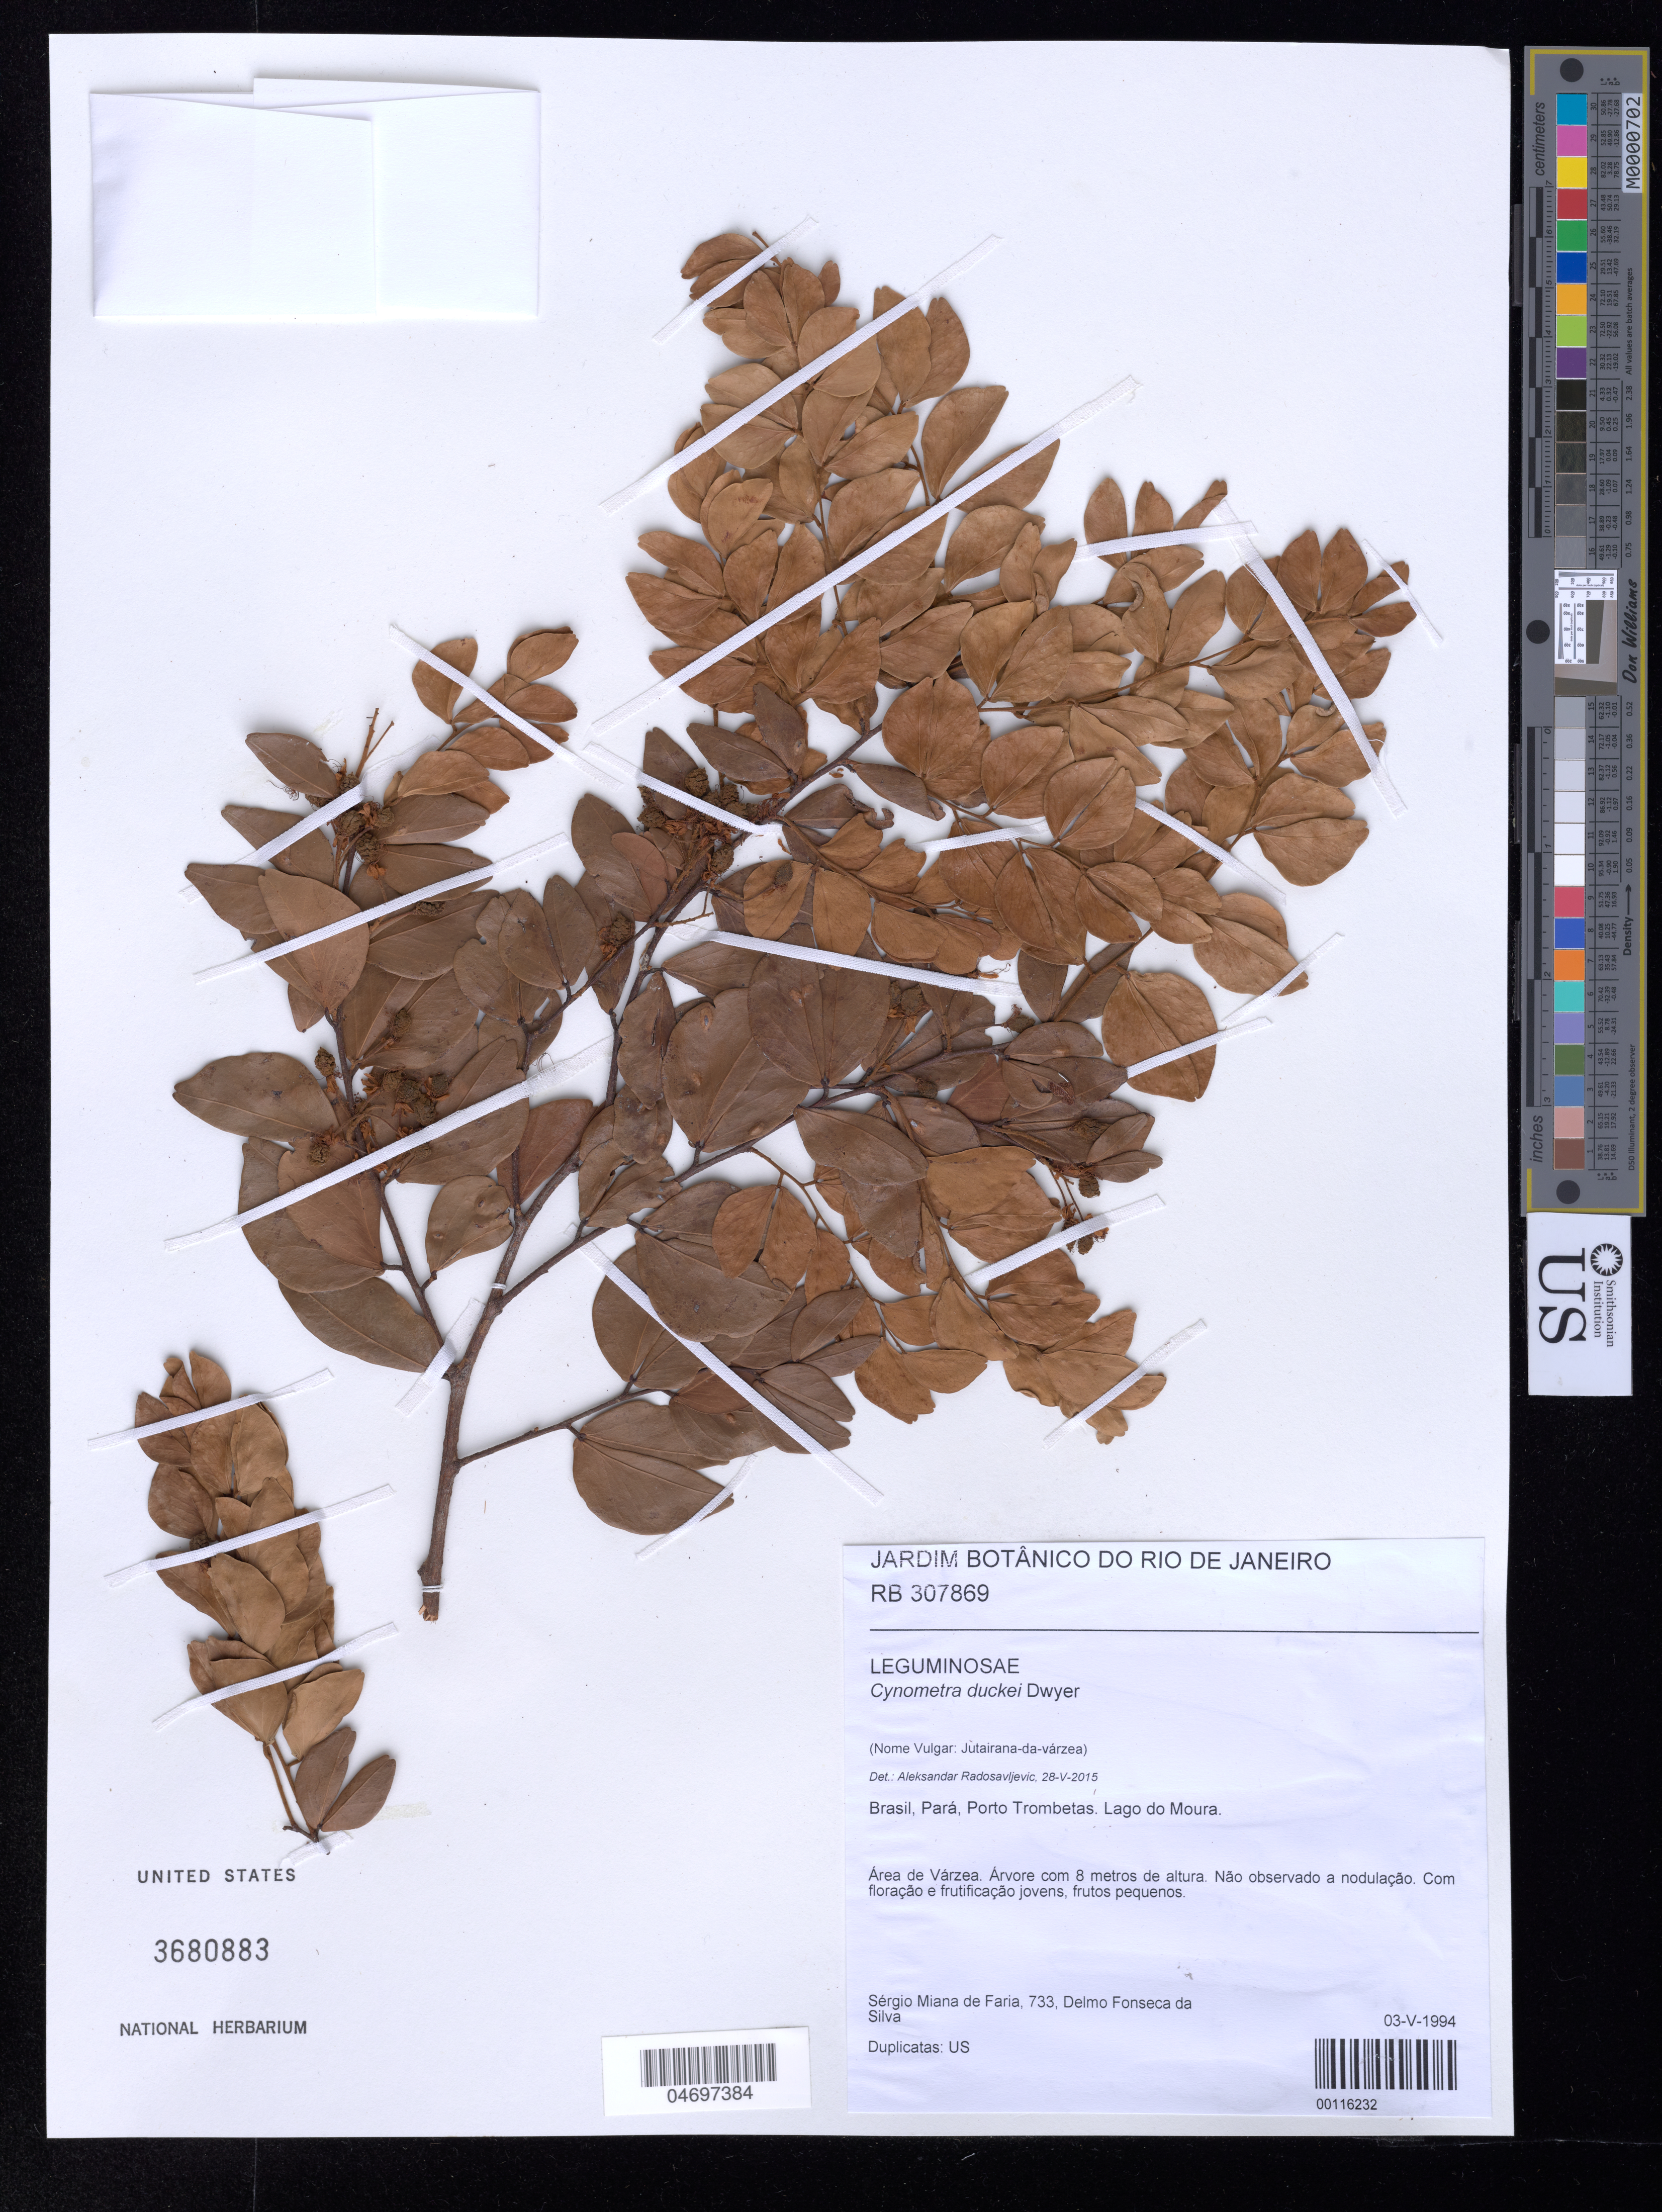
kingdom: Plantae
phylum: Tracheophyta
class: Magnoliopsida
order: Fabales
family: Fabaceae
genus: Cynometra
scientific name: Cynometra duckei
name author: Dwyer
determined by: Radosavljevic, Aleksandar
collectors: S. Miana de Faria & D. Fonseca da Silva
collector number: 733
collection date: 1994-05-03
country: Brazil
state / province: Pará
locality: Porto Trombetas. Lago do Moura. Varzea Area.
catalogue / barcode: US 3680883